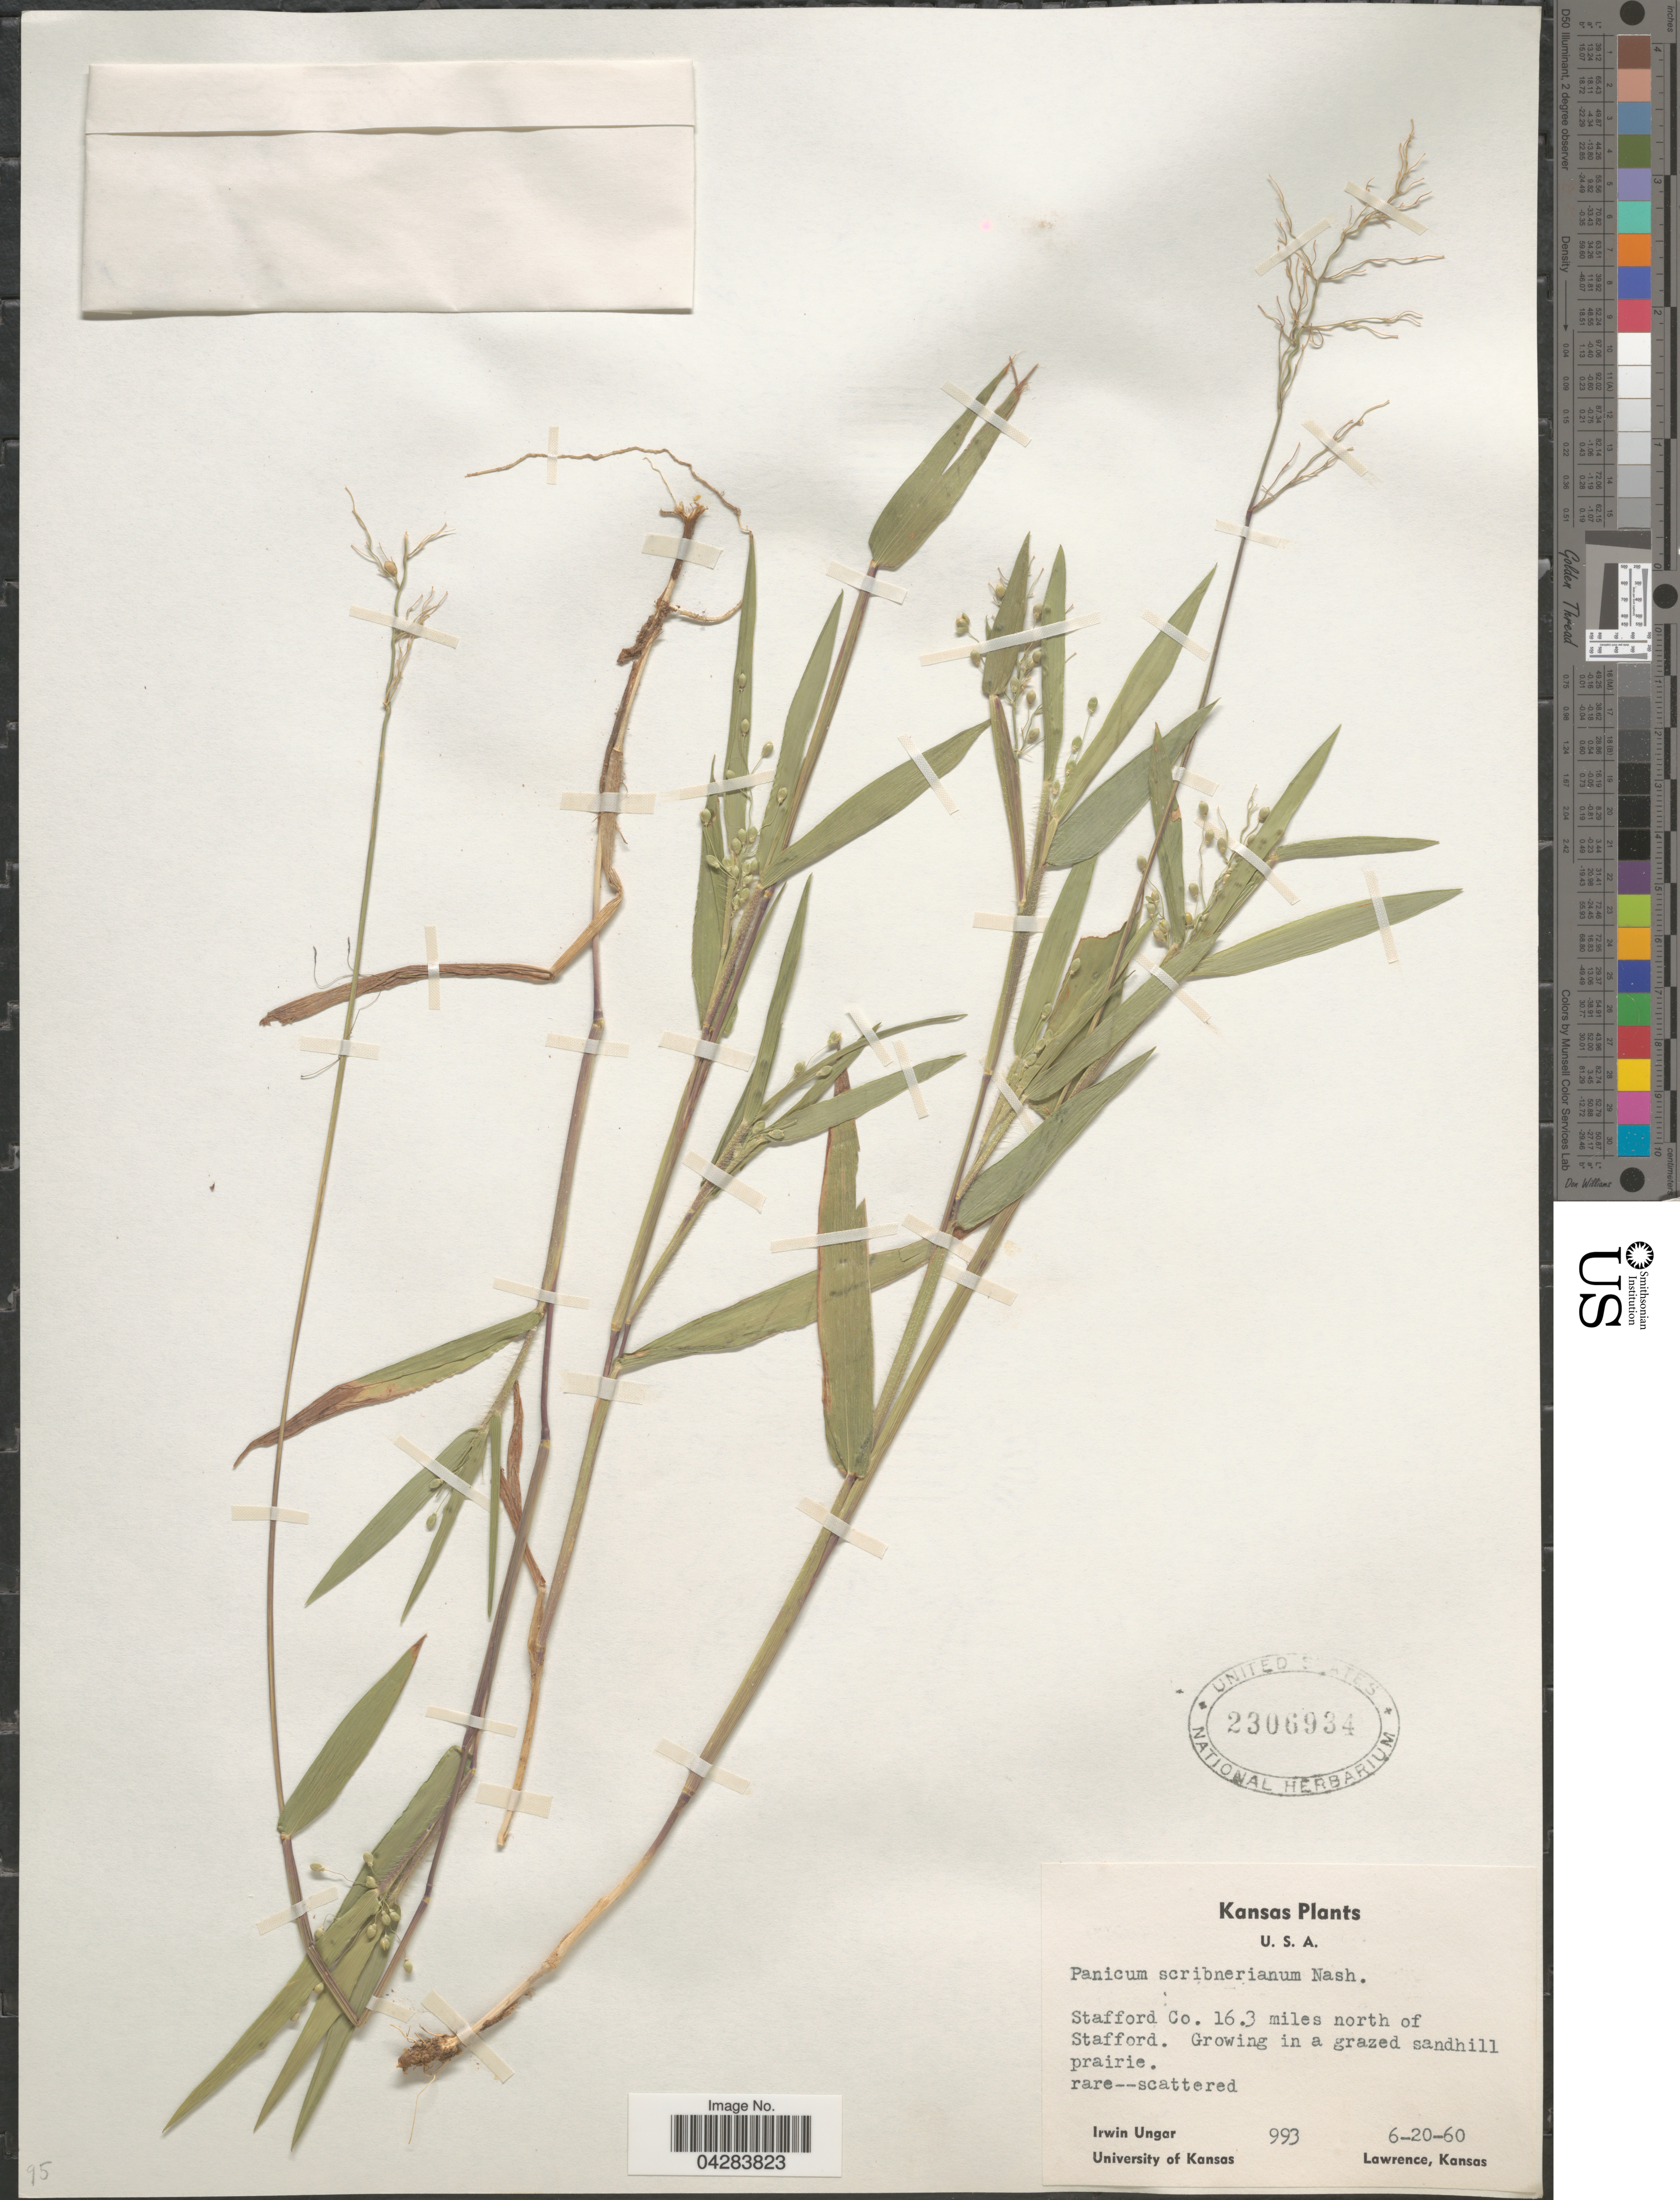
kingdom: Plantae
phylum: Tracheophyta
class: Liliopsida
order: Poales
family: Poaceae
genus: Dichanthelium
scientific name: Dichanthelium oligosanthes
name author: (Schult.) Gould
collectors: I. Ungar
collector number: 993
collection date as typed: Transcribed d/m/y: 20/6/60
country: United States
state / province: Kansas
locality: Stafford Co. 16.3 miles north of Stafford. In a grazed sandhill prairie.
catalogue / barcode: US 2306934